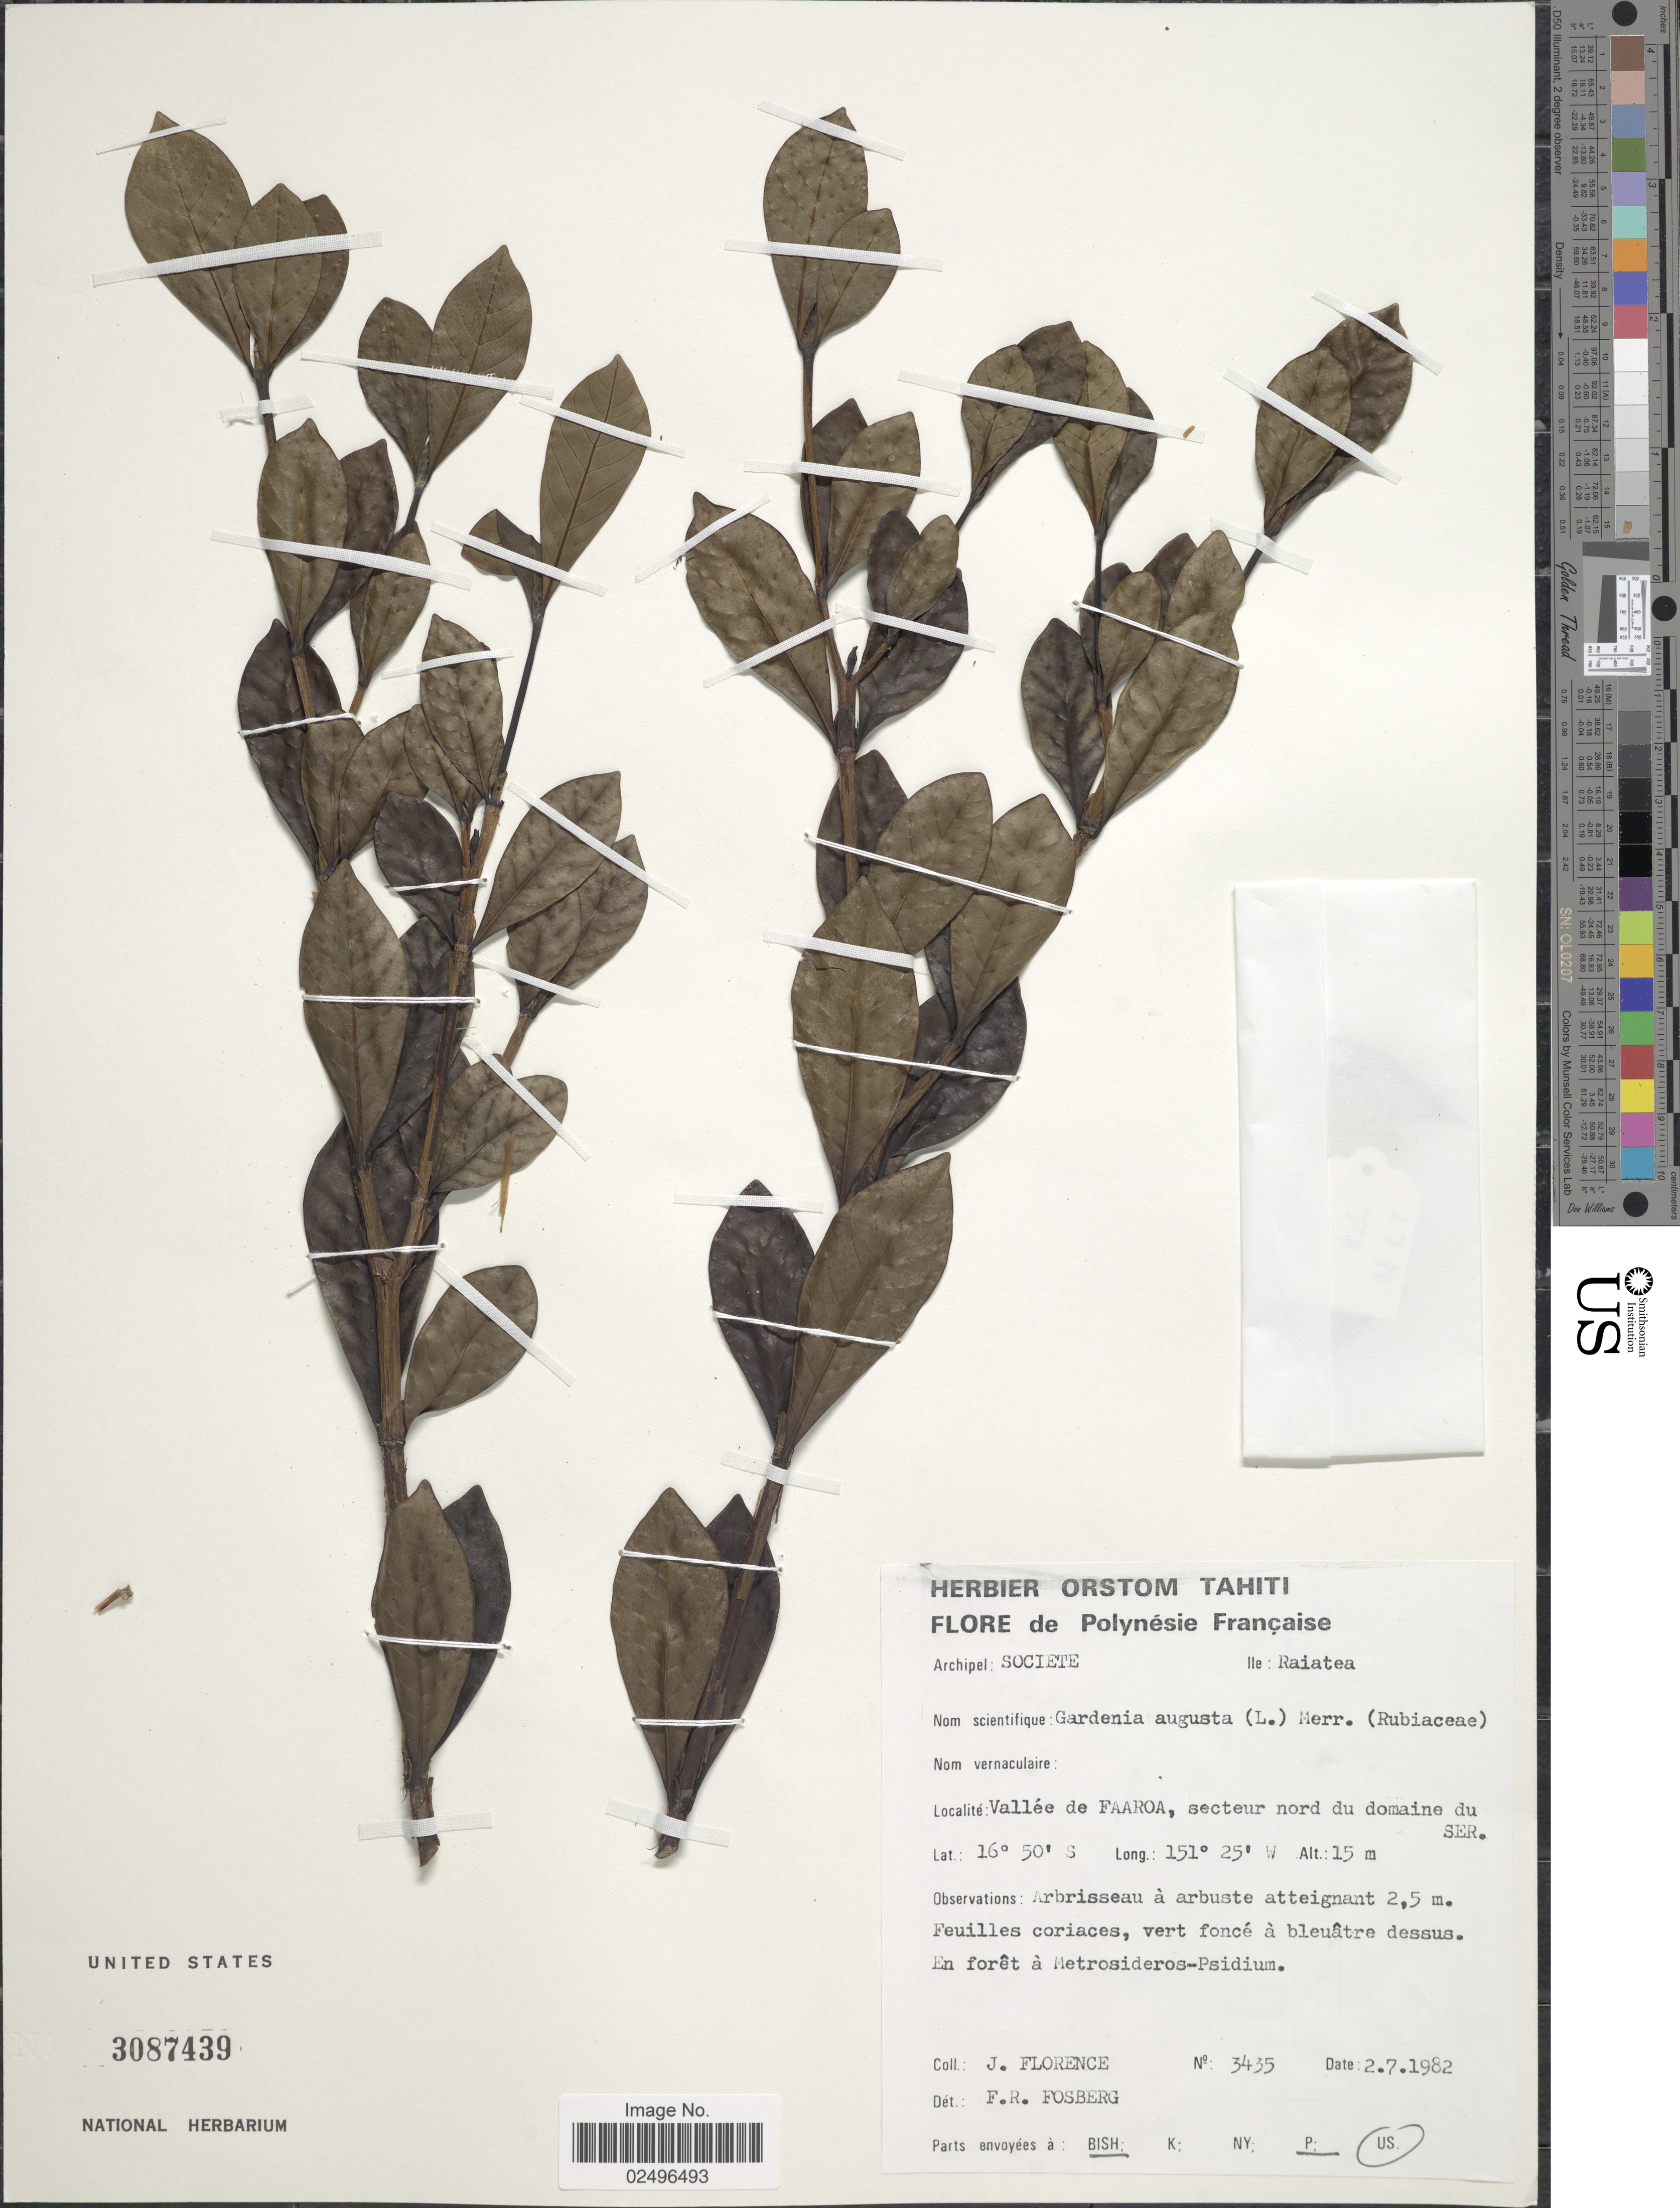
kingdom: Plantae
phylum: Tracheophyta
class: Magnoliopsida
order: Gentianales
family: Rubiaceae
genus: Gardenia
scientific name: Gardenia augusta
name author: (L.) Merr.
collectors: J. Florence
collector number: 3435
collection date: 1982-07-02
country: French Polynesia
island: Raiatea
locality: Archipel, Sciete, Ile: Raiatea, Valle de Faaroa, secteur nord du domain du Ser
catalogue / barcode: US 3087439